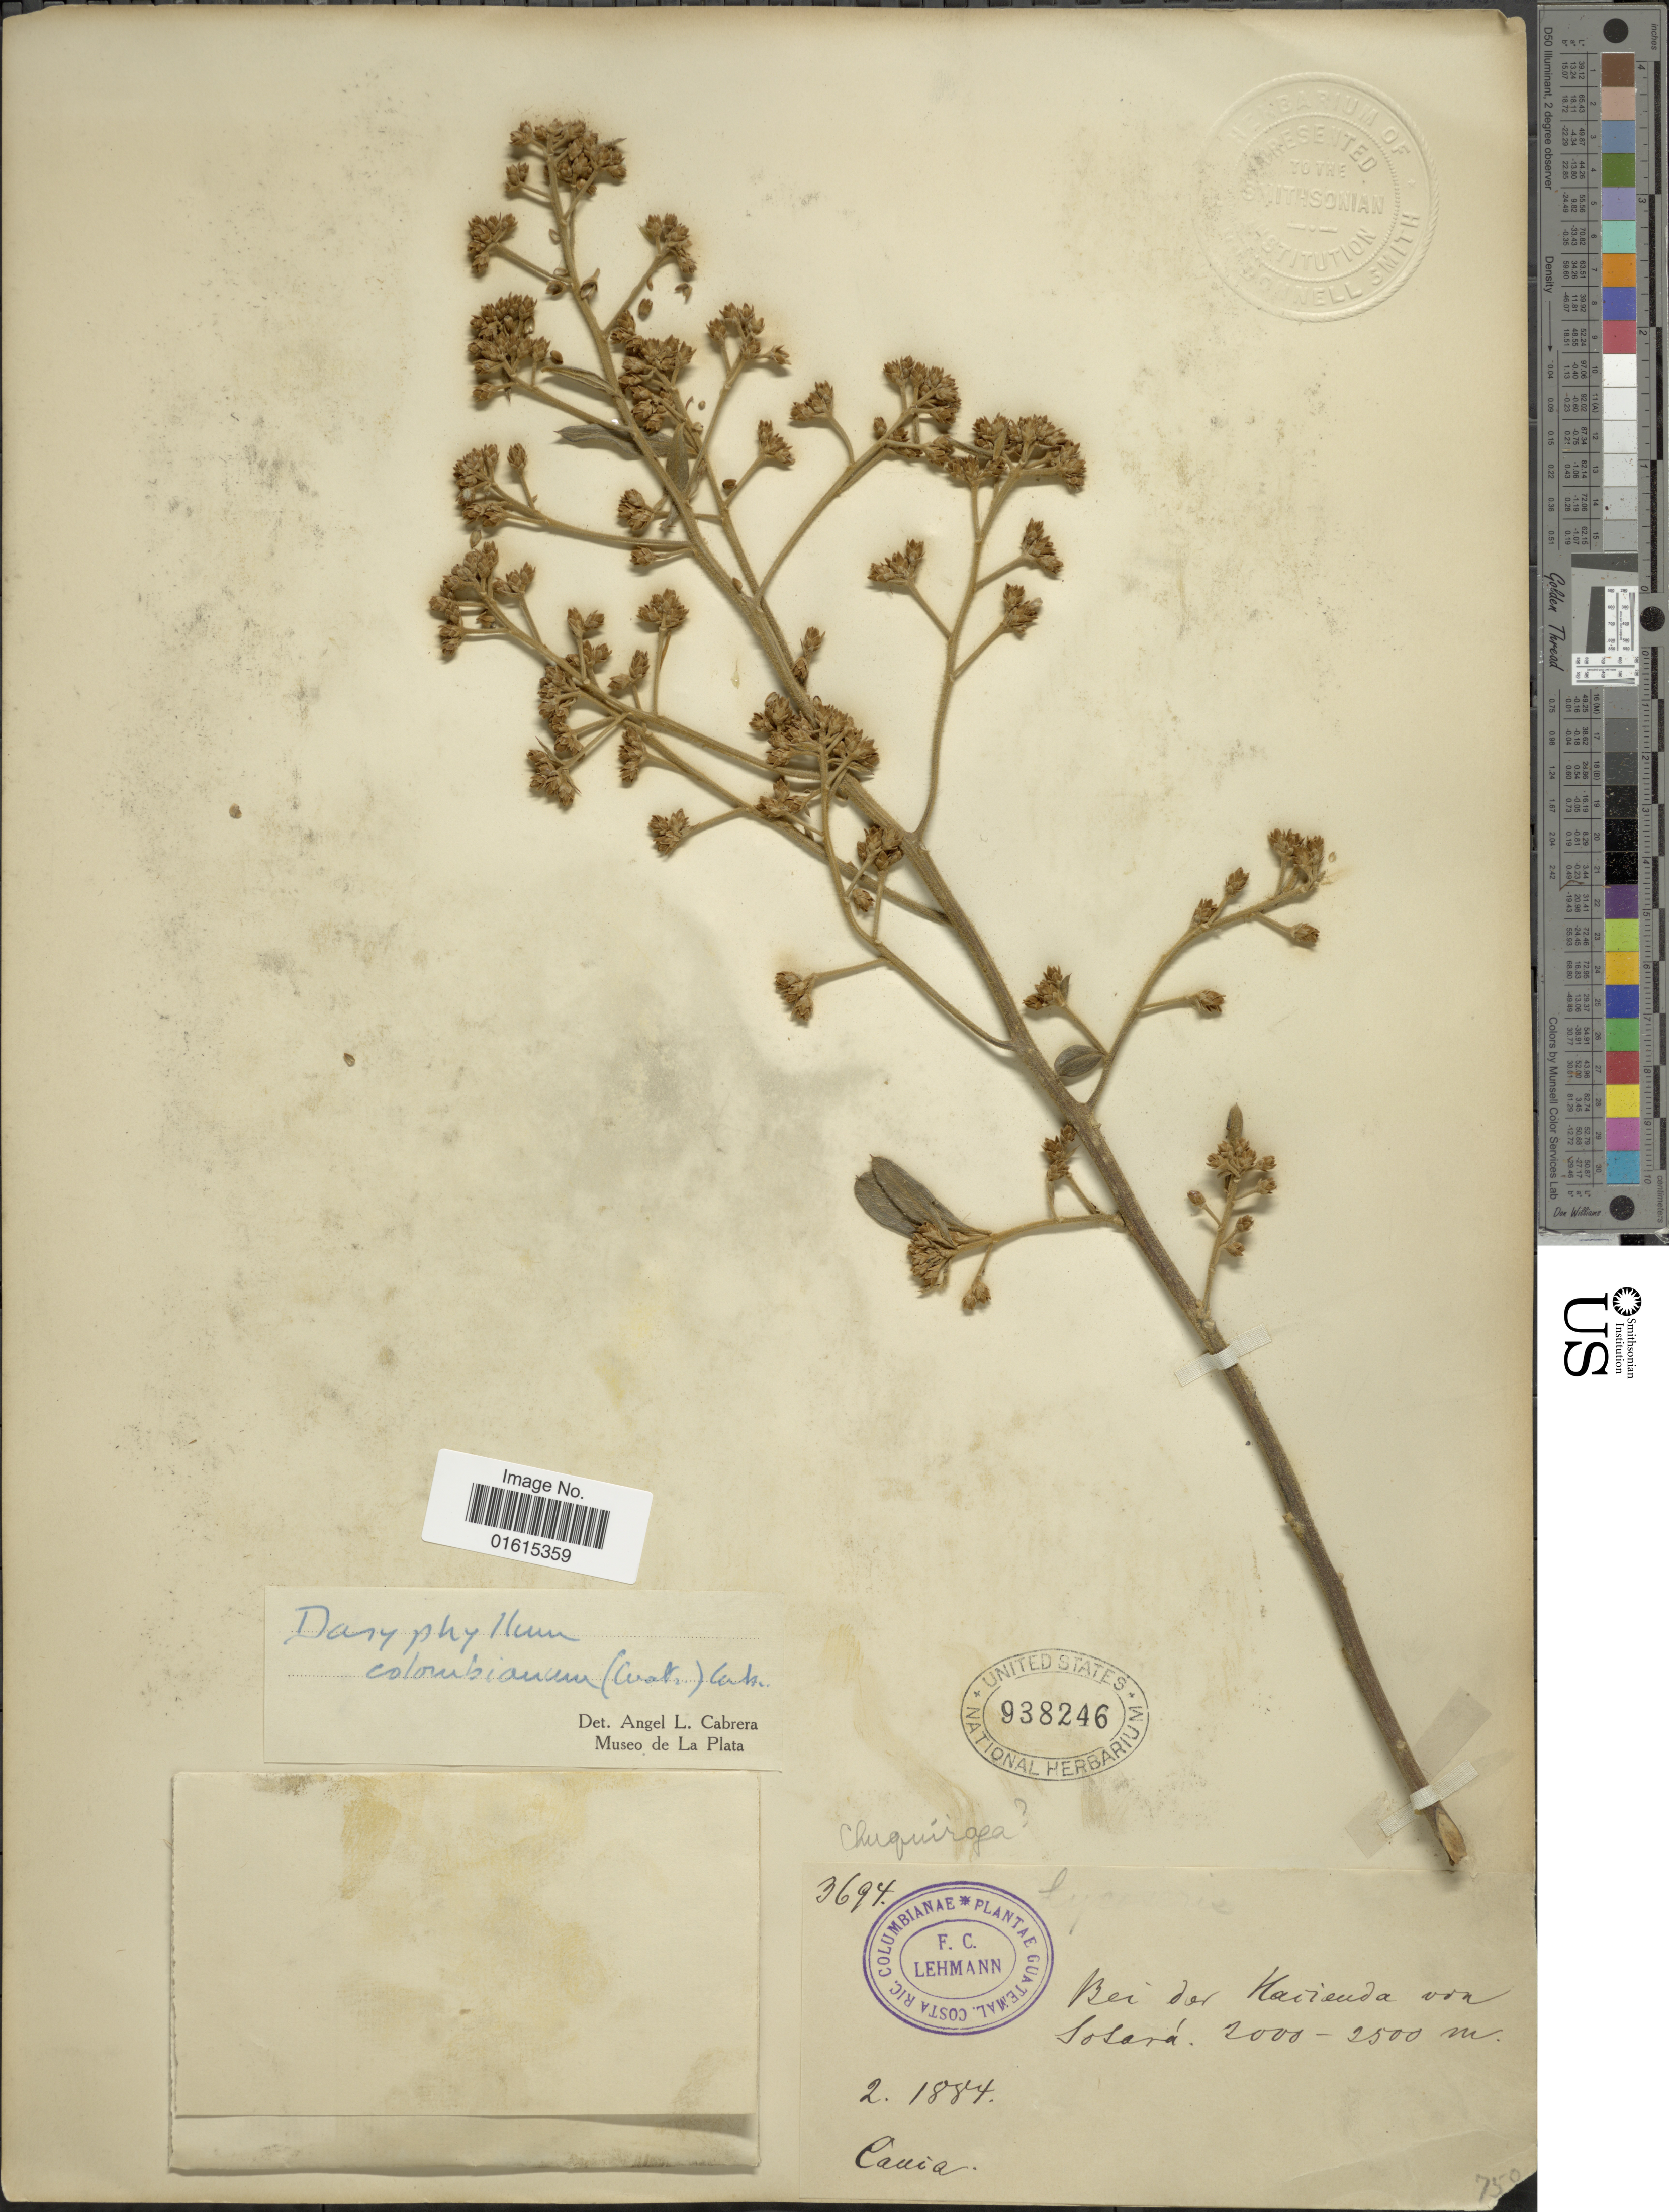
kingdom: Plantae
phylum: Tracheophyta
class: Magnoliopsida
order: Asterales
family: Asteraceae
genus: Dasyphyllum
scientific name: Dasyphyllum colombianum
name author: Cabrera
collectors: F. Lehman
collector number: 3694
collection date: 1884-02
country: Colombia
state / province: Cauca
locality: Bei der Hacienda von Sotara, Cauca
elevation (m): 2000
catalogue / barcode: US 938246